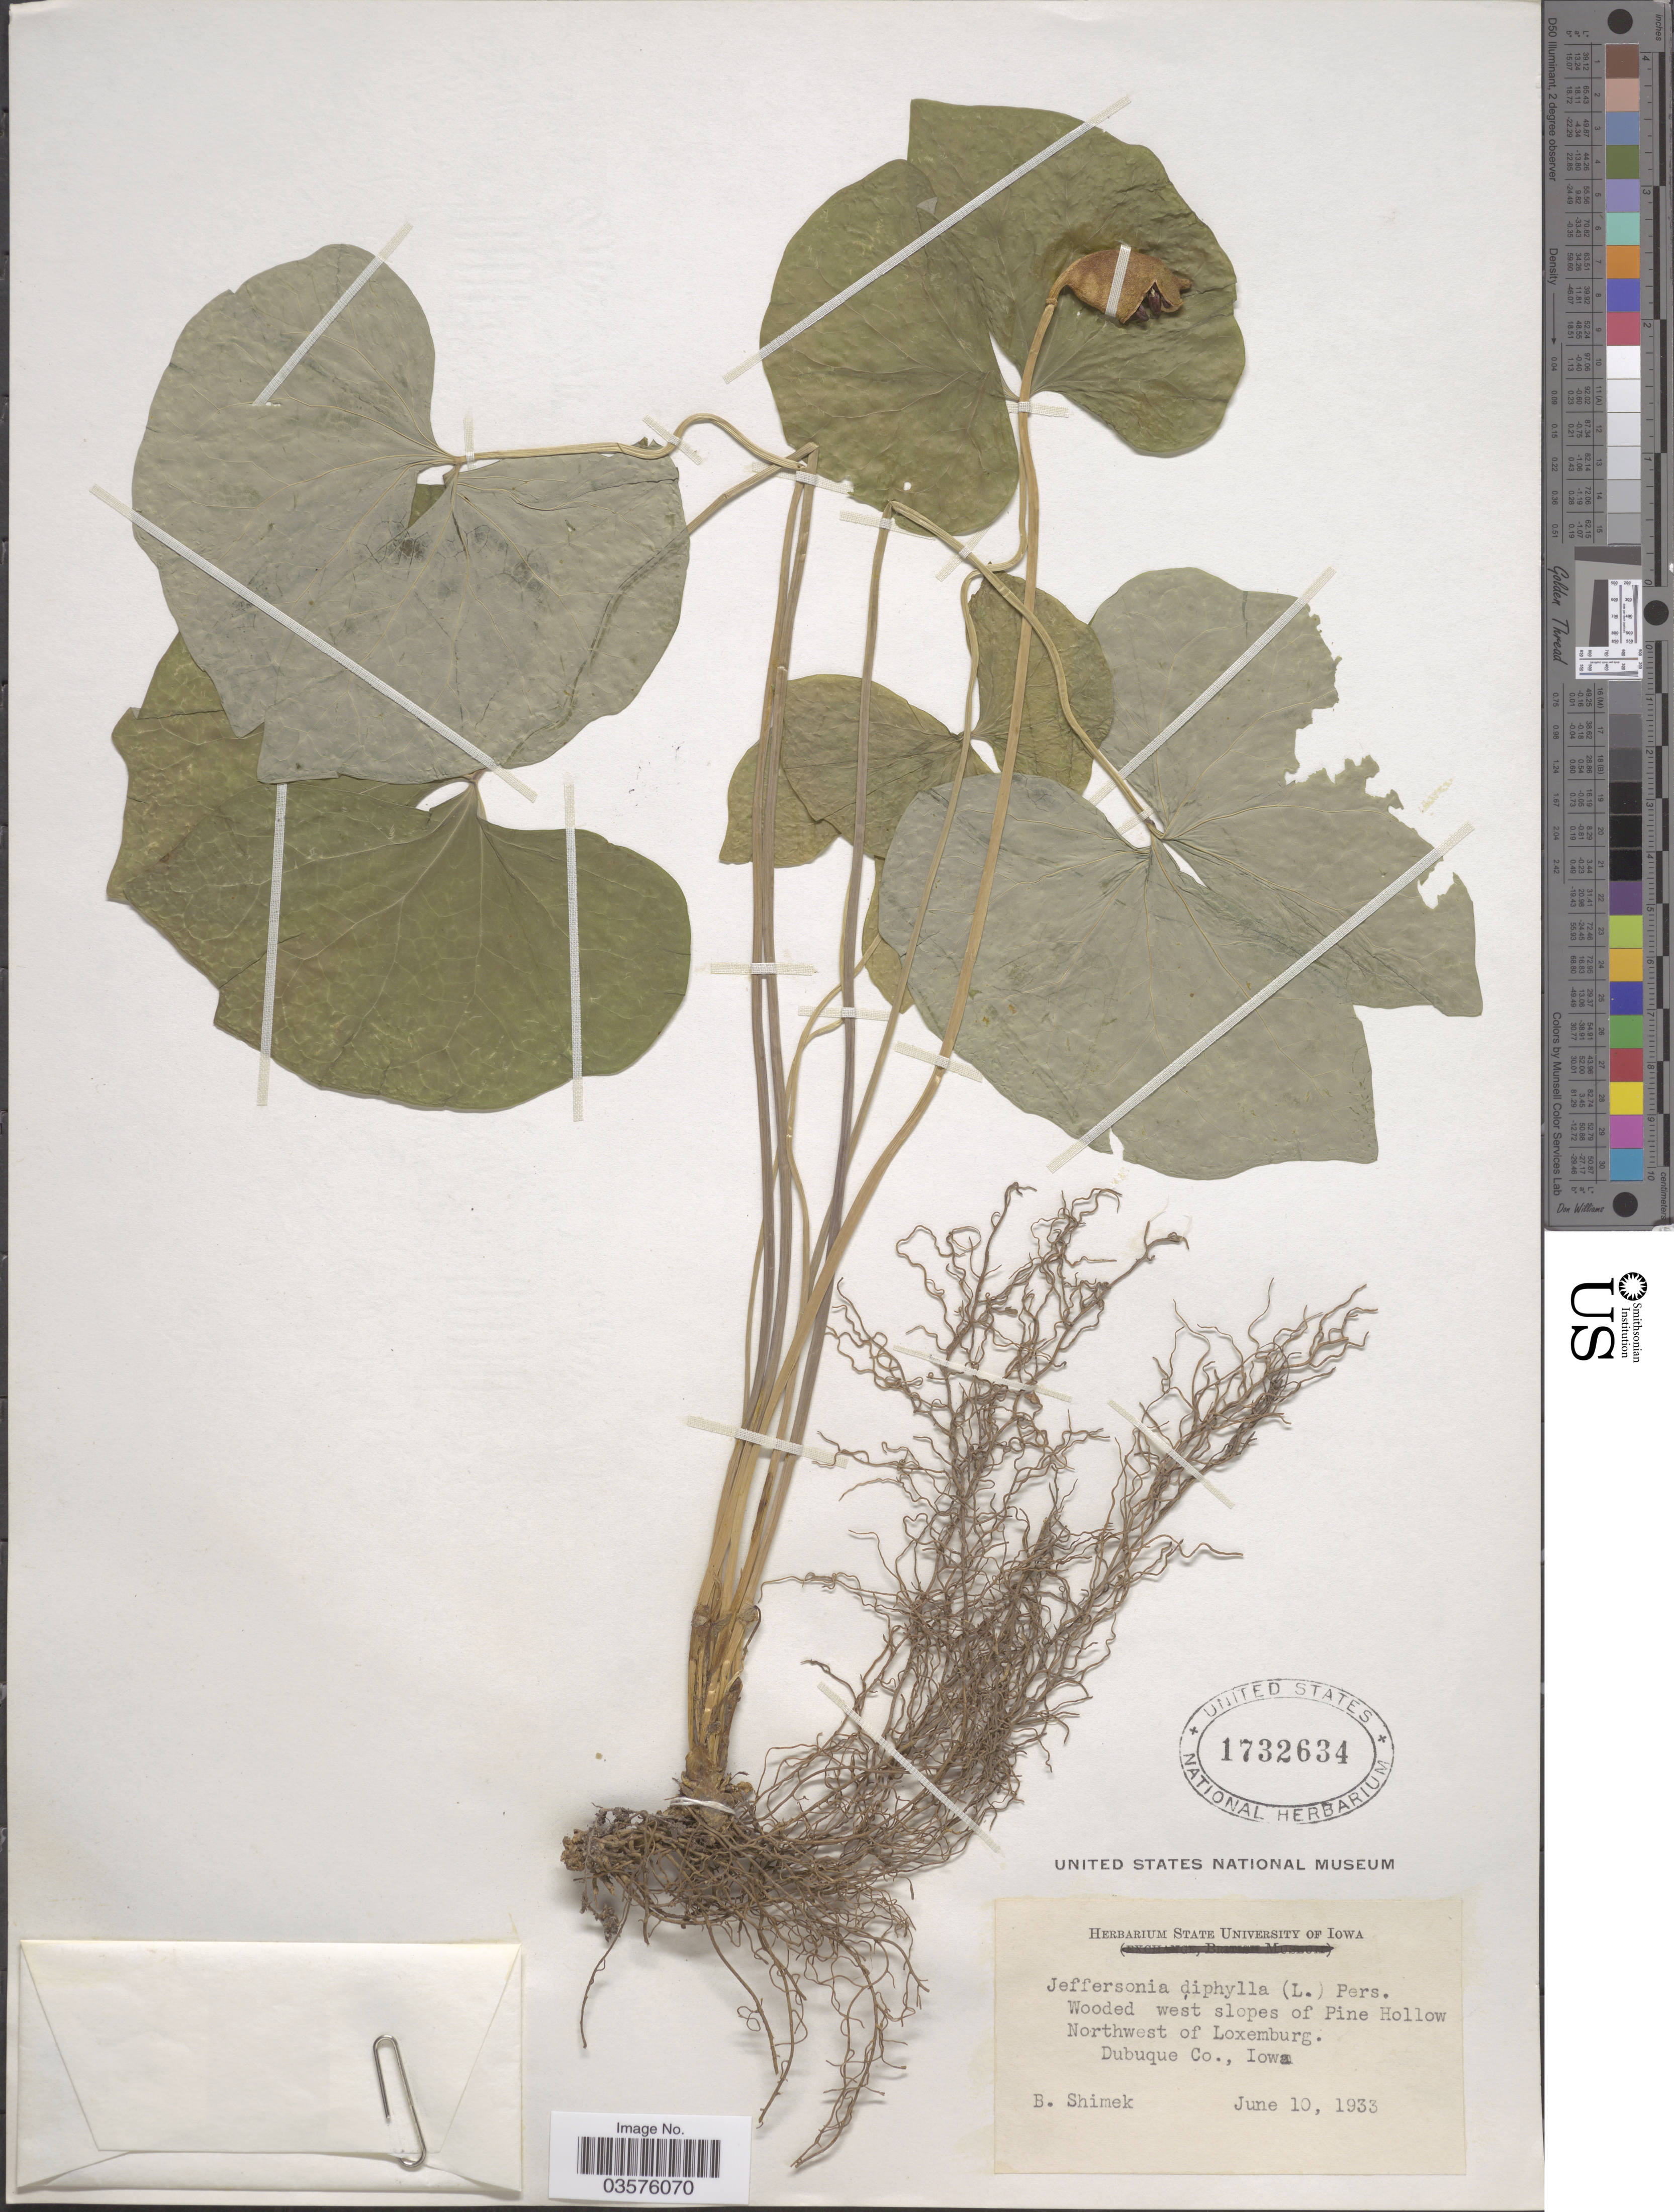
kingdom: Plantae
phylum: Tracheophyta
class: Magnoliopsida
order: Ranunculales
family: Berberidaceae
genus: Jeffersonia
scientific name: Jeffersonia diphylla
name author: (L.) Pers.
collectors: B. Shimek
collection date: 1933-06-10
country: United States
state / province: Iowa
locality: Wooded west slopes of Pine Hollow. Northwest of Loxemburg. Dubuque Co.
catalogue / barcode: US 1732634